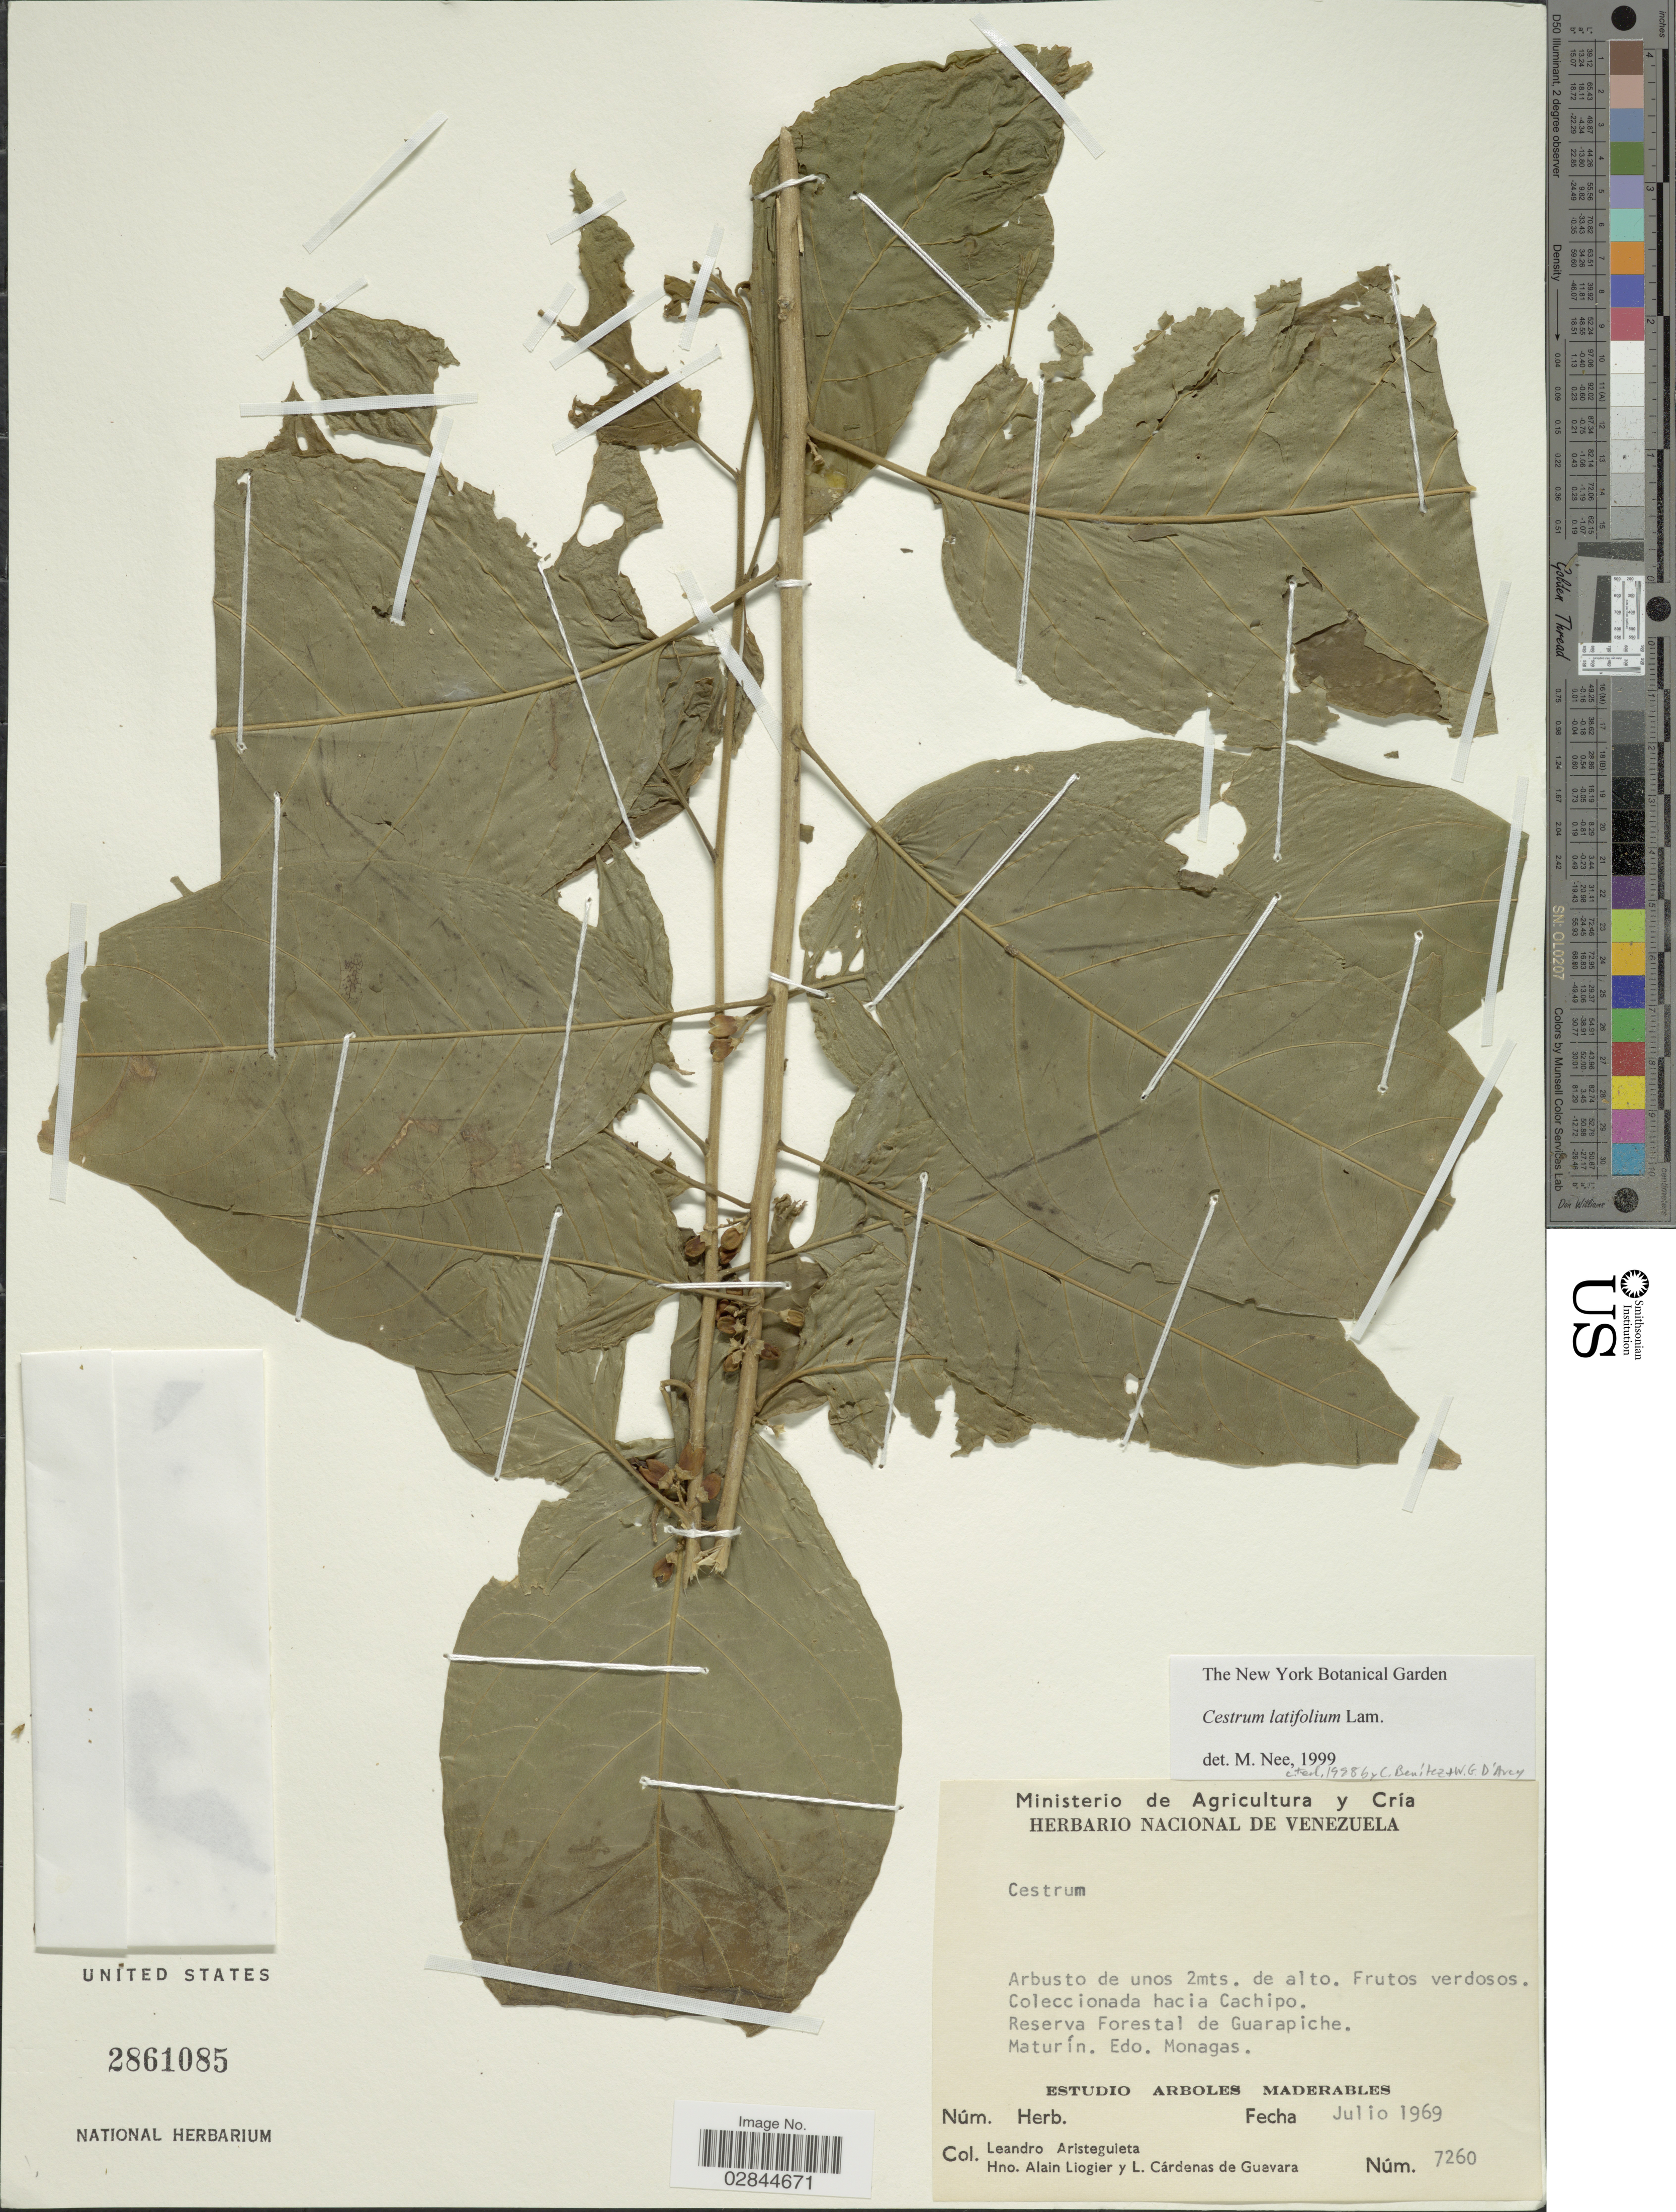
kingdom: Plantae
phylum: Tracheophyta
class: Magnoliopsida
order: Solanales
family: Solanaceae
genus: Cestrum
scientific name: Cestrum latifolium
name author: Lam.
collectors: L. Aristeguieta, A. H. Liogier & L. De Guevara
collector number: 7260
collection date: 1969-07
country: Venezuela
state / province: Monagas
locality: Hacia Cachipo. Reserva Forestal de Gaurapiche. Maturín.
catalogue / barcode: US 2861085